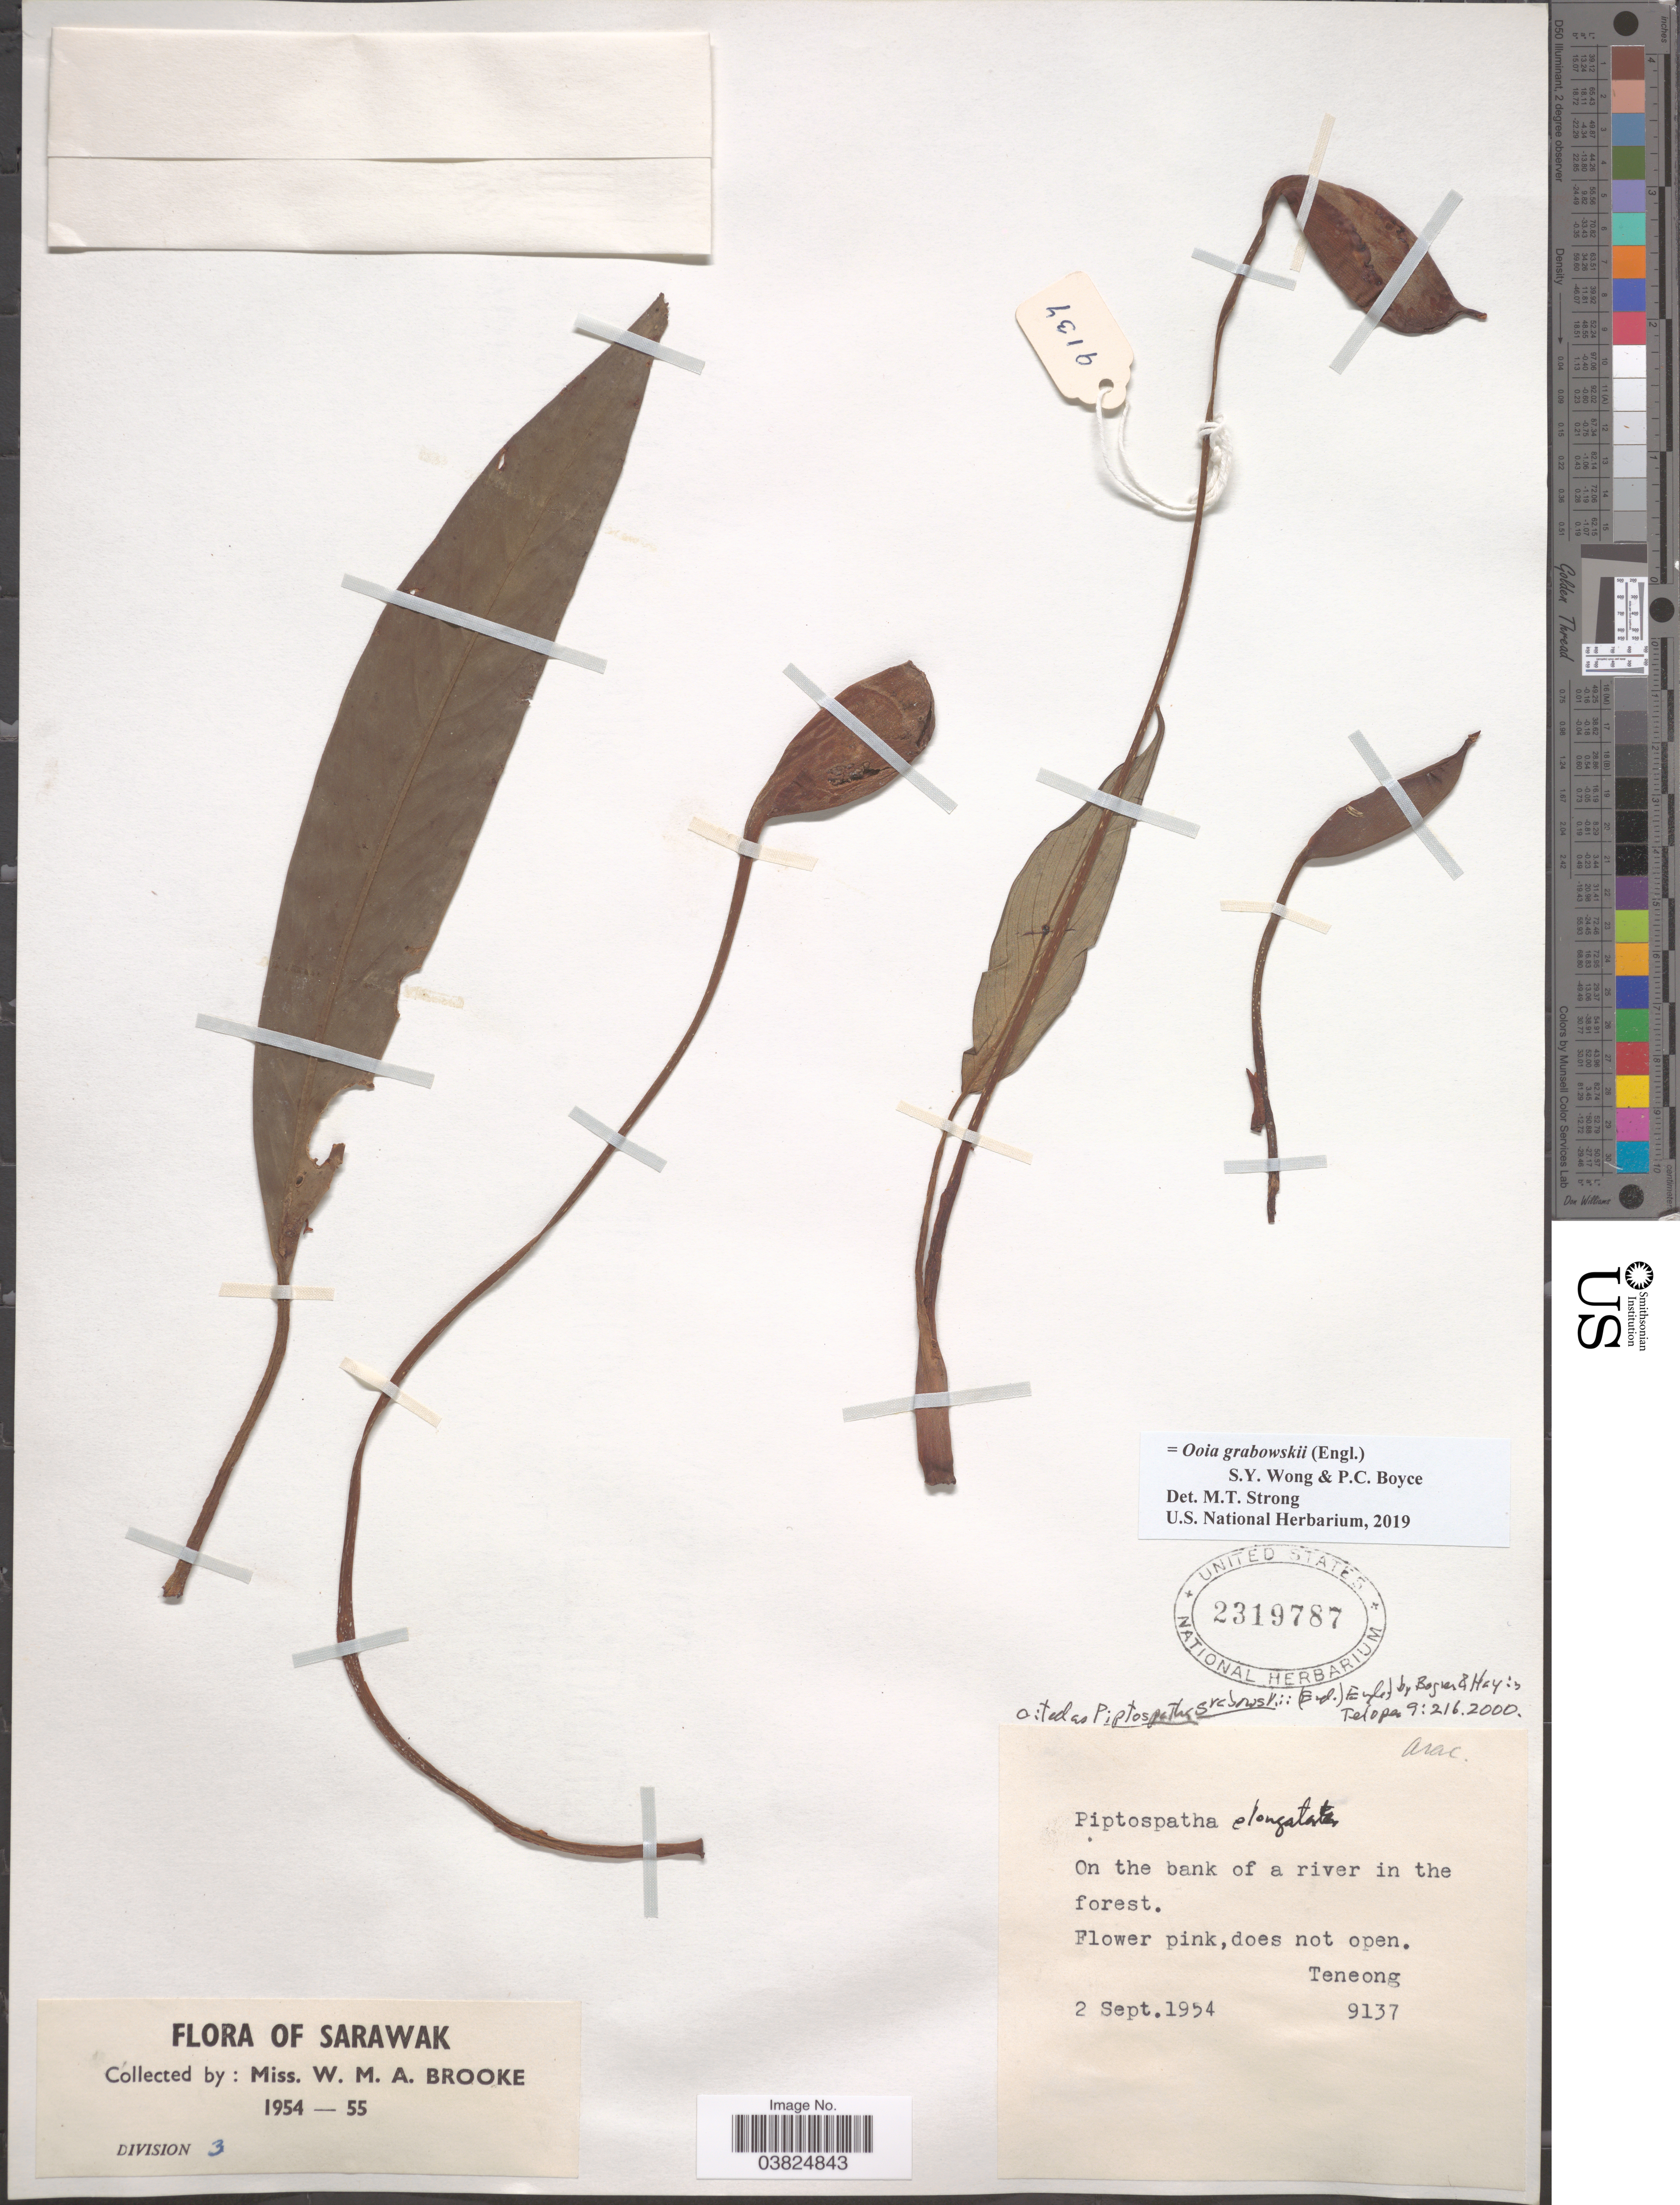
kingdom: Plantae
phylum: Tracheophyta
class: Liliopsida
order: Alismatales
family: Araceae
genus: Ooia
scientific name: Ooia grabowskii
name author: (Engl.) S.Y. Wong & P.C. Boyce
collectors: W. Brooke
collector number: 9137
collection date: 1954-09-02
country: Malaysia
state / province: Sarawak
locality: Division 3. Teneong.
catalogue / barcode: US 2319787